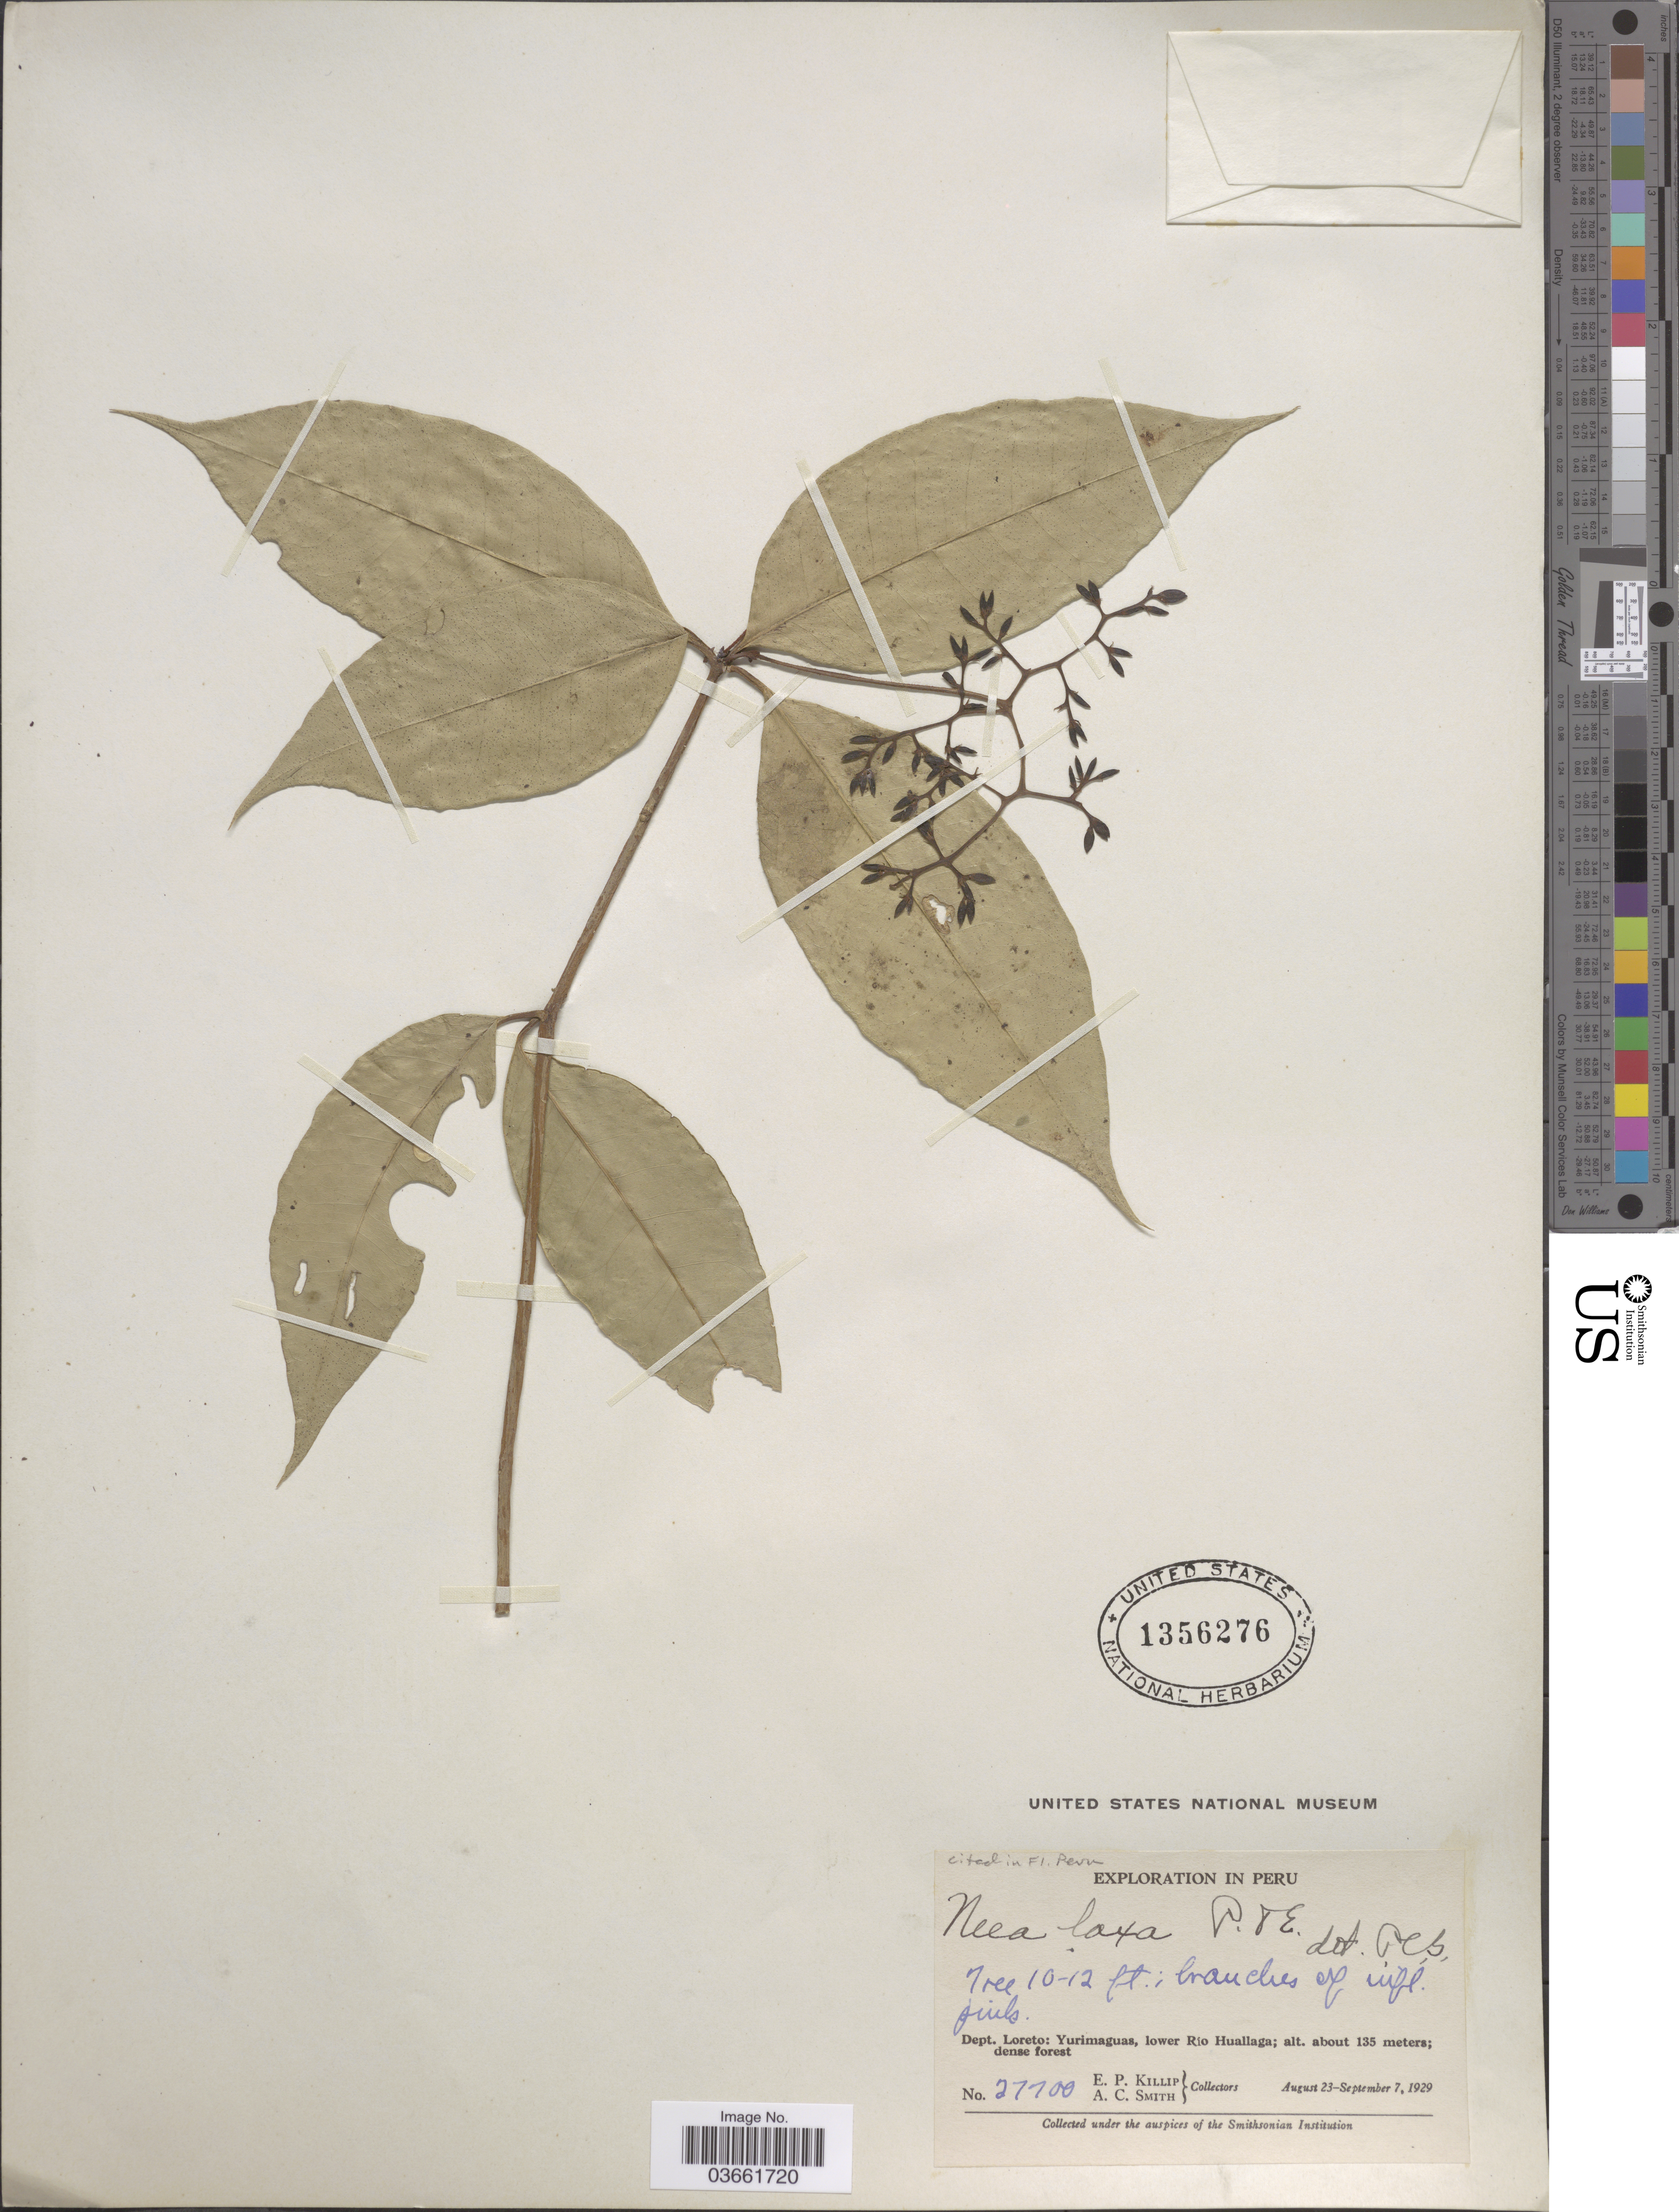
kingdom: Plantae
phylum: Tracheophyta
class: Magnoliopsida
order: Caryophyllales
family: Nyctaginaceae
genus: Neea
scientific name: Neea laxa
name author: Poepp. & Endl.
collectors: E. P. Killip & A. C. Smith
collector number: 27700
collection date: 1929-08-23/1929-09-07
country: Peru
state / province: Loreto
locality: Dept. Loreto: Yurimaguas, lower Río Huallaga.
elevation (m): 135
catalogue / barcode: US 1356276